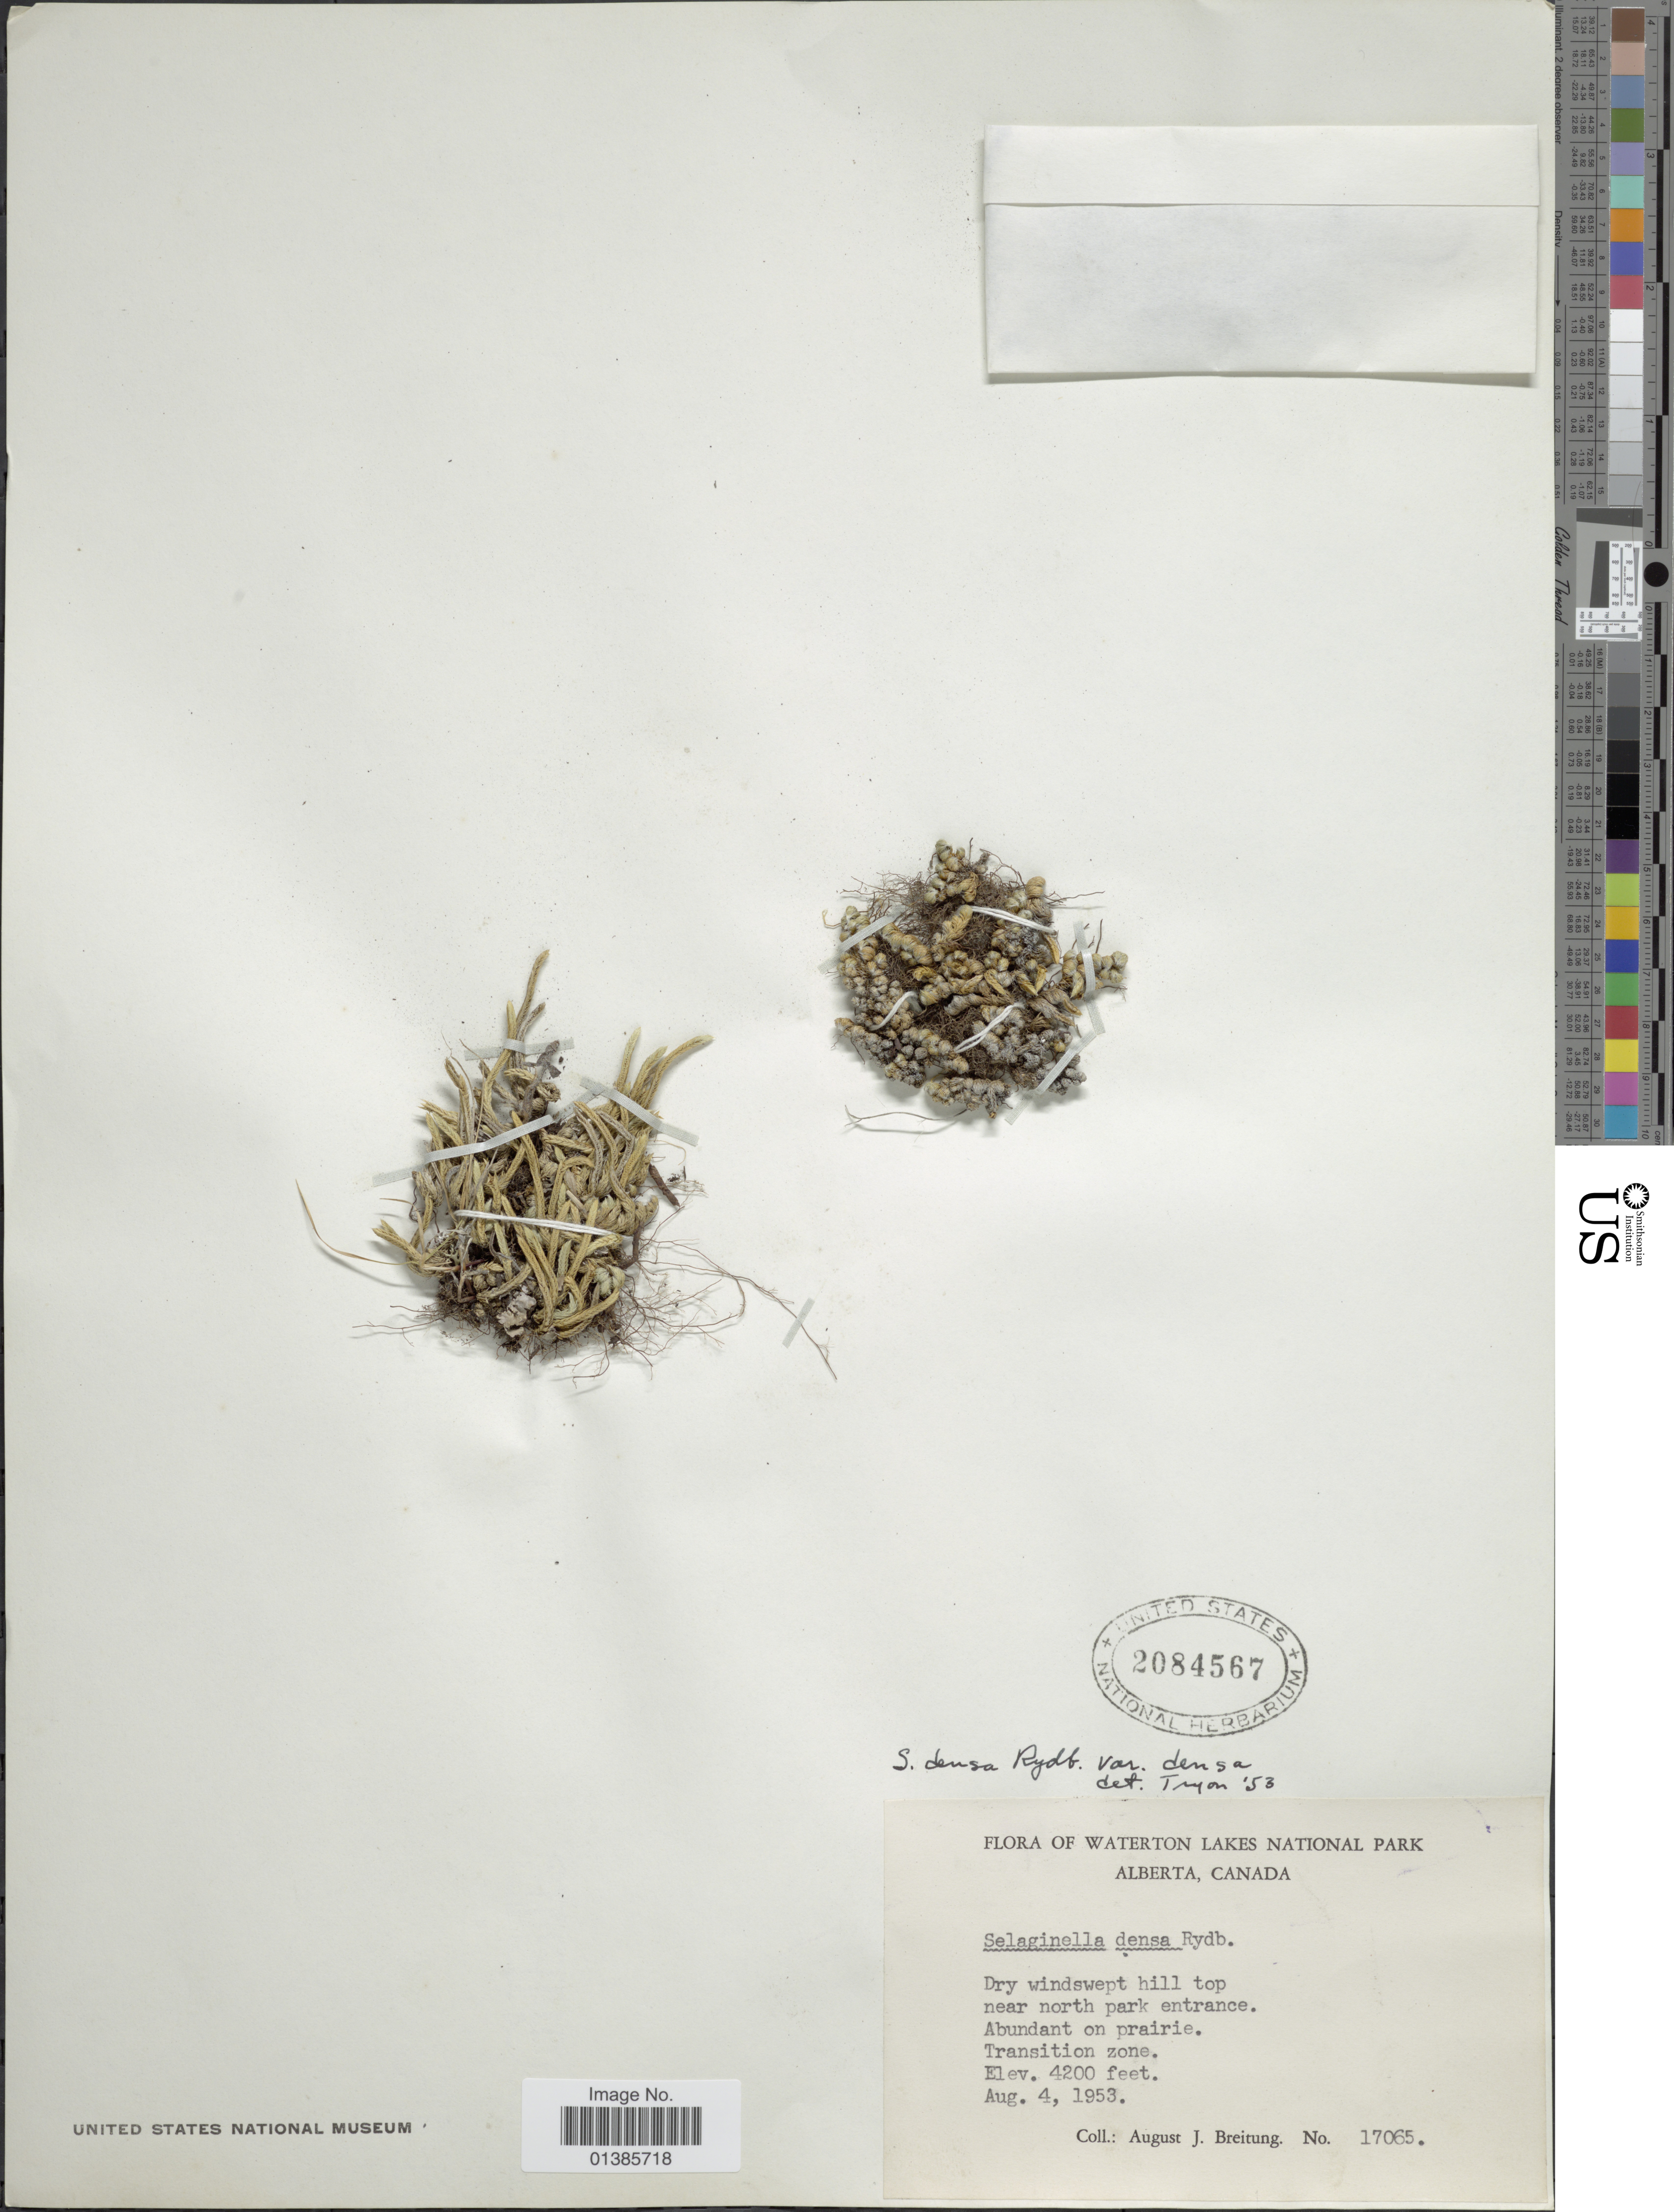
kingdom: Plantae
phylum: Tracheophyta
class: Lycopodiopsida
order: Selaginellales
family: Selaginellaceae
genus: Selaginella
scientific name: Selaginella densa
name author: Rydb.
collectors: A. Breitung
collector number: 17065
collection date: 1953-08-04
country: Canada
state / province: Alberta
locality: Flora of Waterton Lakes National Park. Dry windswept hill top near north park entrance. Abiundant on prairie. Transition zone.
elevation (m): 1280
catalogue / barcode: US 2084567